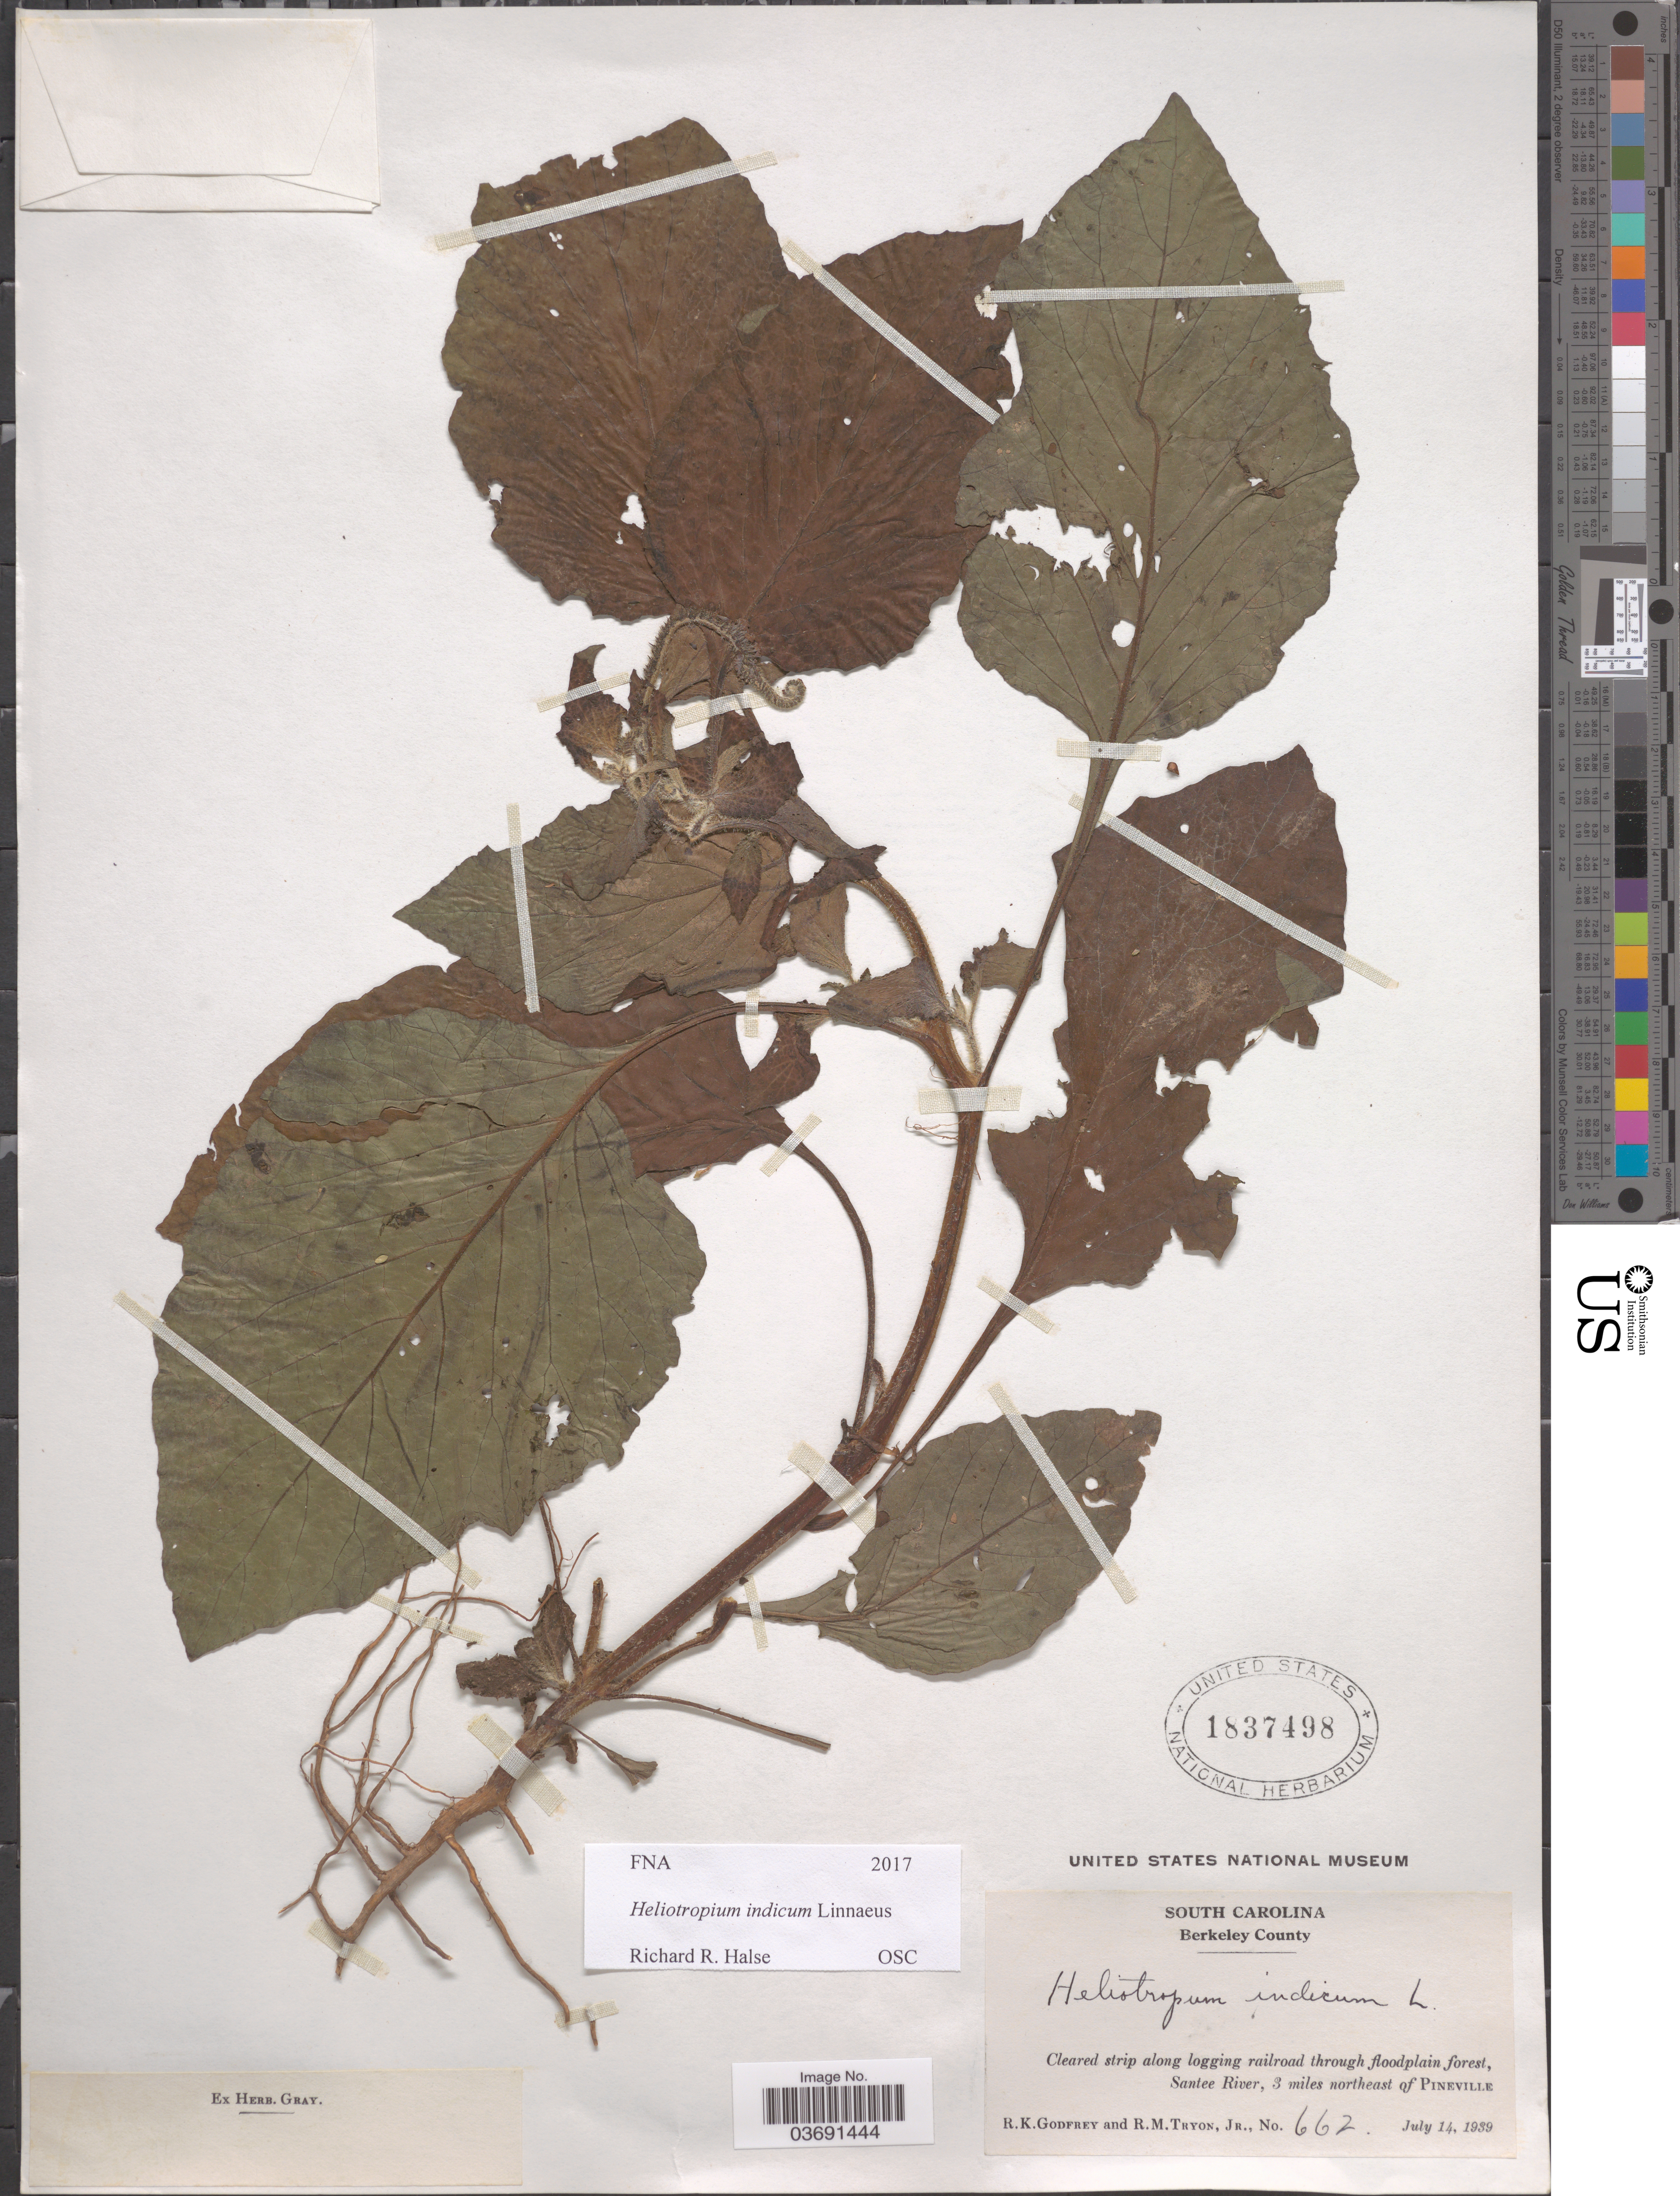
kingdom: Plantae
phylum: Tracheophyta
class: Magnoliopsida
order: Boraginales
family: Heliotropiaceae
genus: Heliotropium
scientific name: Heliotropium indicum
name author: L.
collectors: R. K. Godfrey & R. Tryon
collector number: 662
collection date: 1939-07-14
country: United States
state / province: South Carolina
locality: Berkeley County. Cleared strip along logging railroad through floodplain forest, Santee River, 3 miles northeast of Pineville.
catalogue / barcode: US 1837498